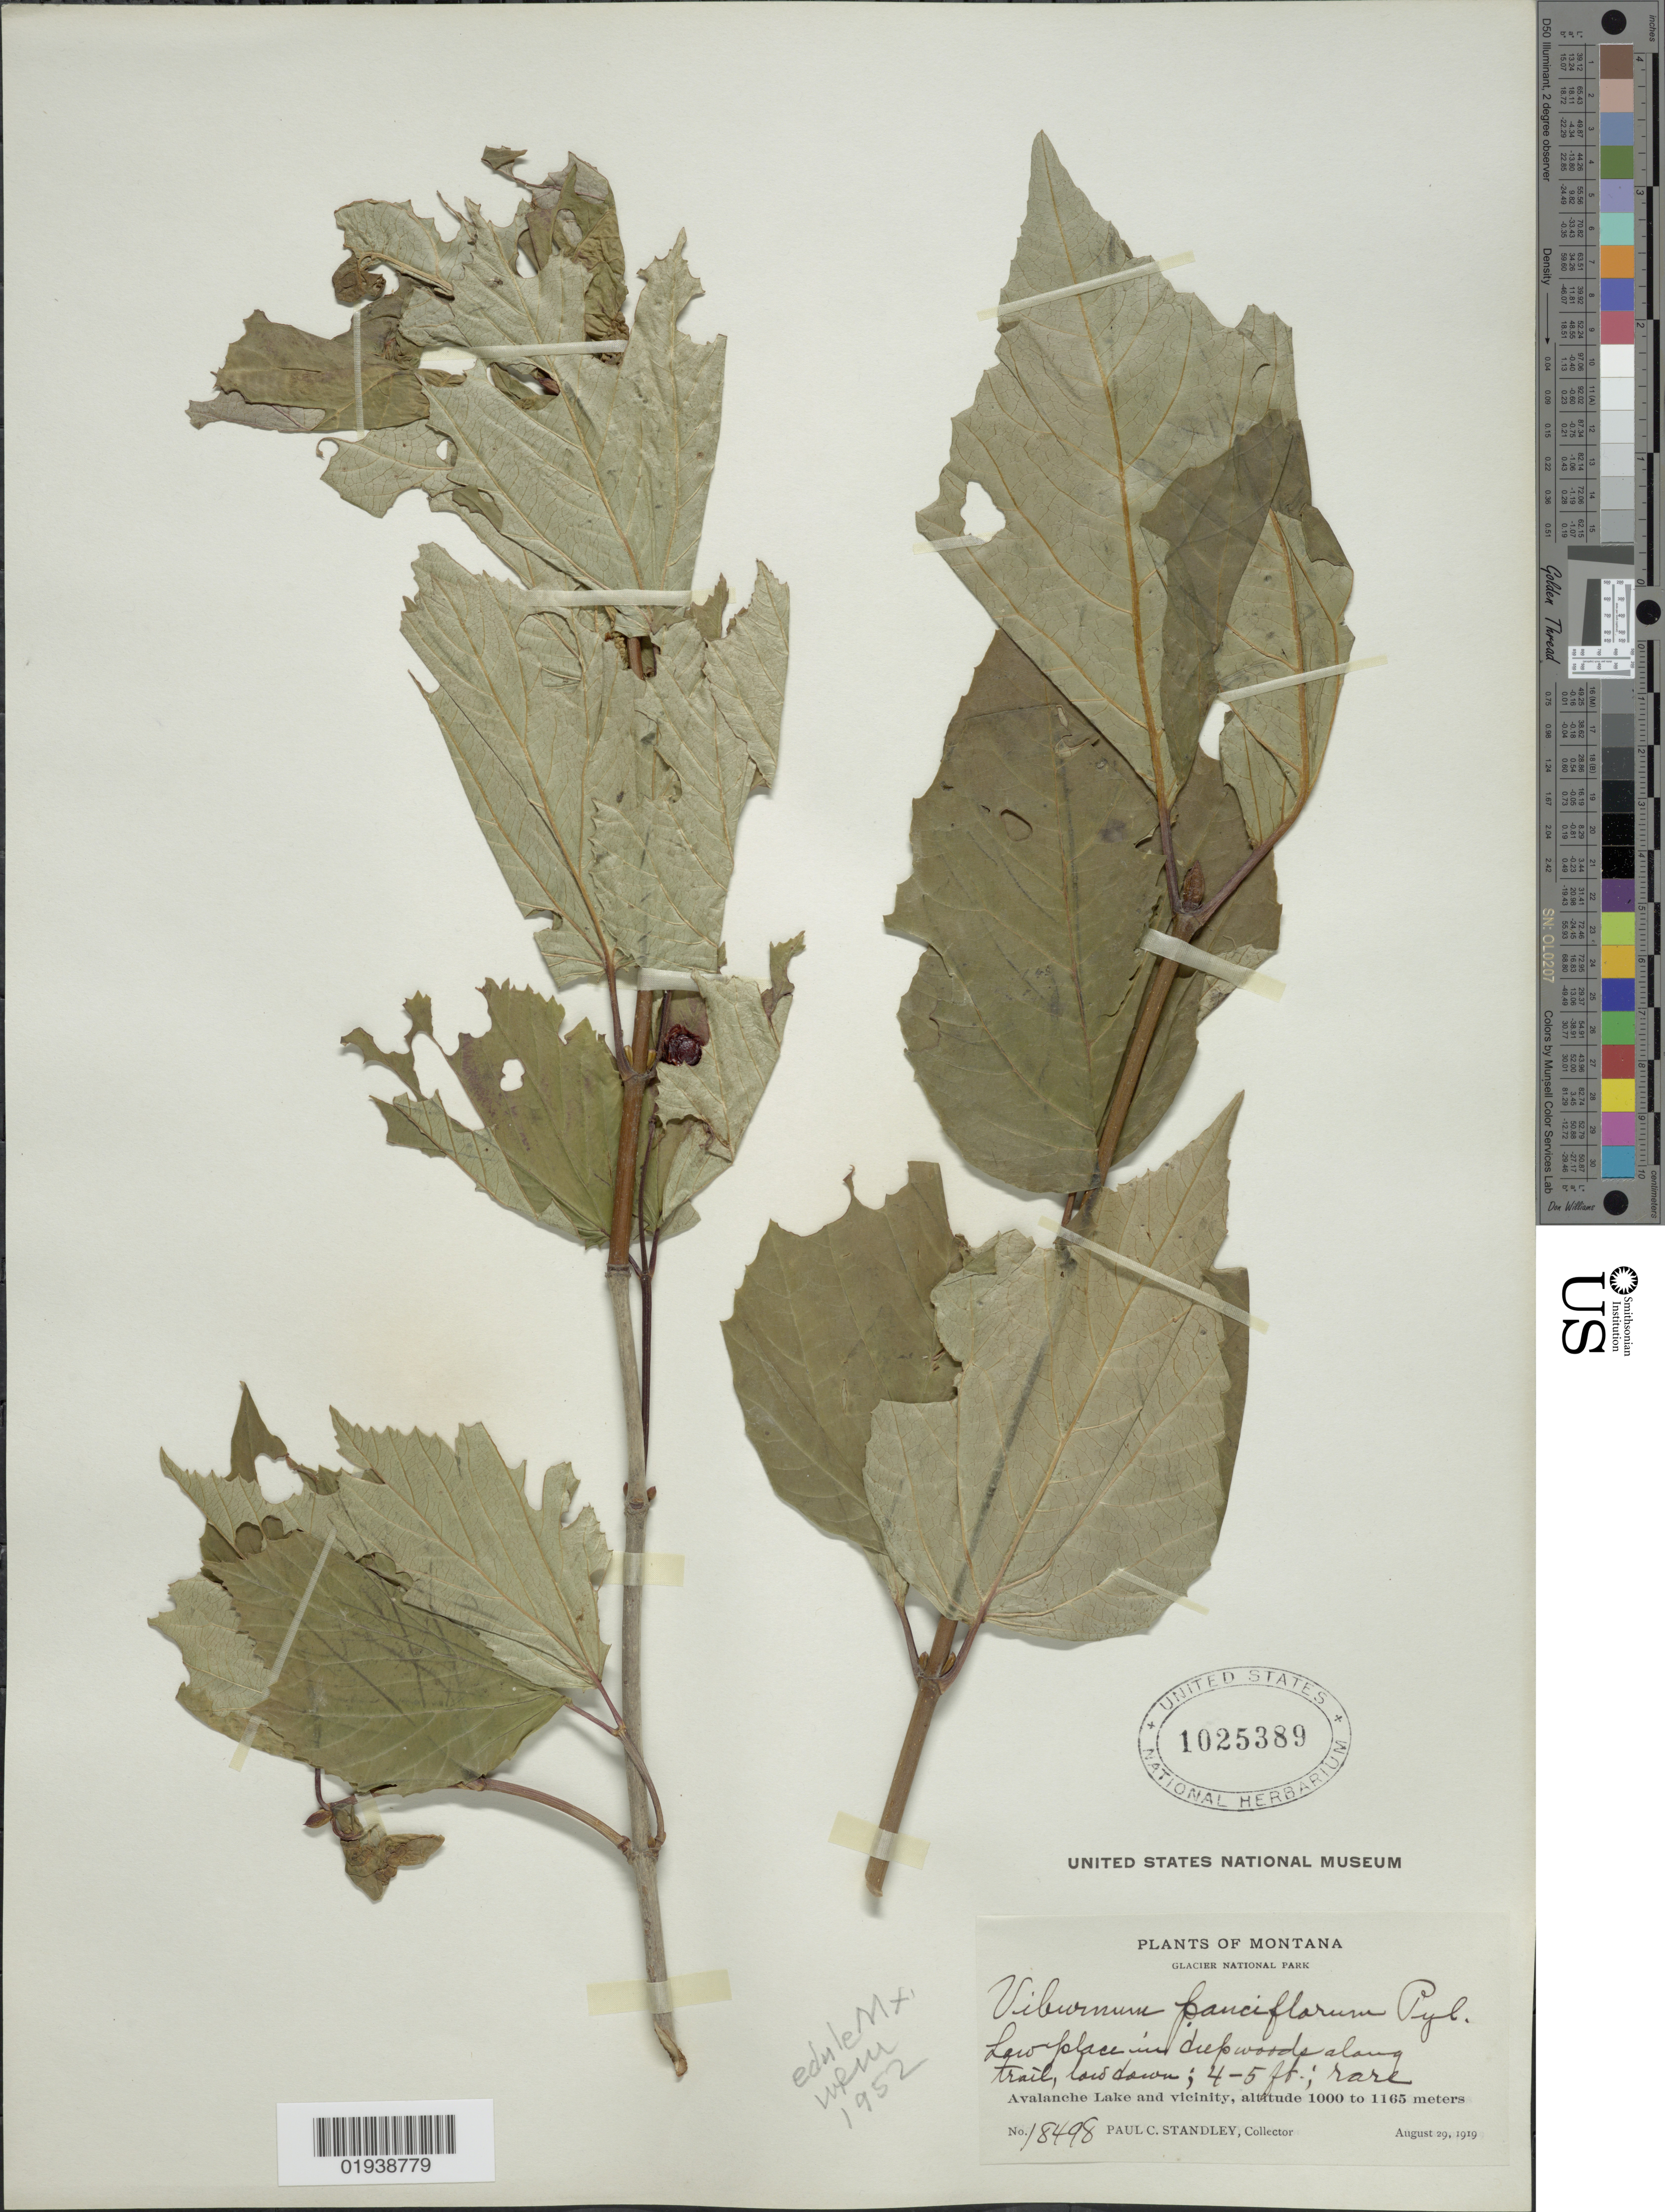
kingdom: Plantae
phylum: Tracheophyta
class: Magnoliopsida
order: Dipsacales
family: Viburnaceae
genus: Viburnum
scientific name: Viburnum edule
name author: (Michx.) Raf.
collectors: P. C. Standley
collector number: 18498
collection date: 1919-08-29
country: United States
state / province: Montana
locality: Glacier National Park. Low place in deep woods along trail. Avalanche Lake and vicinity.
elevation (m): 1000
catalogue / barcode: US 1025389